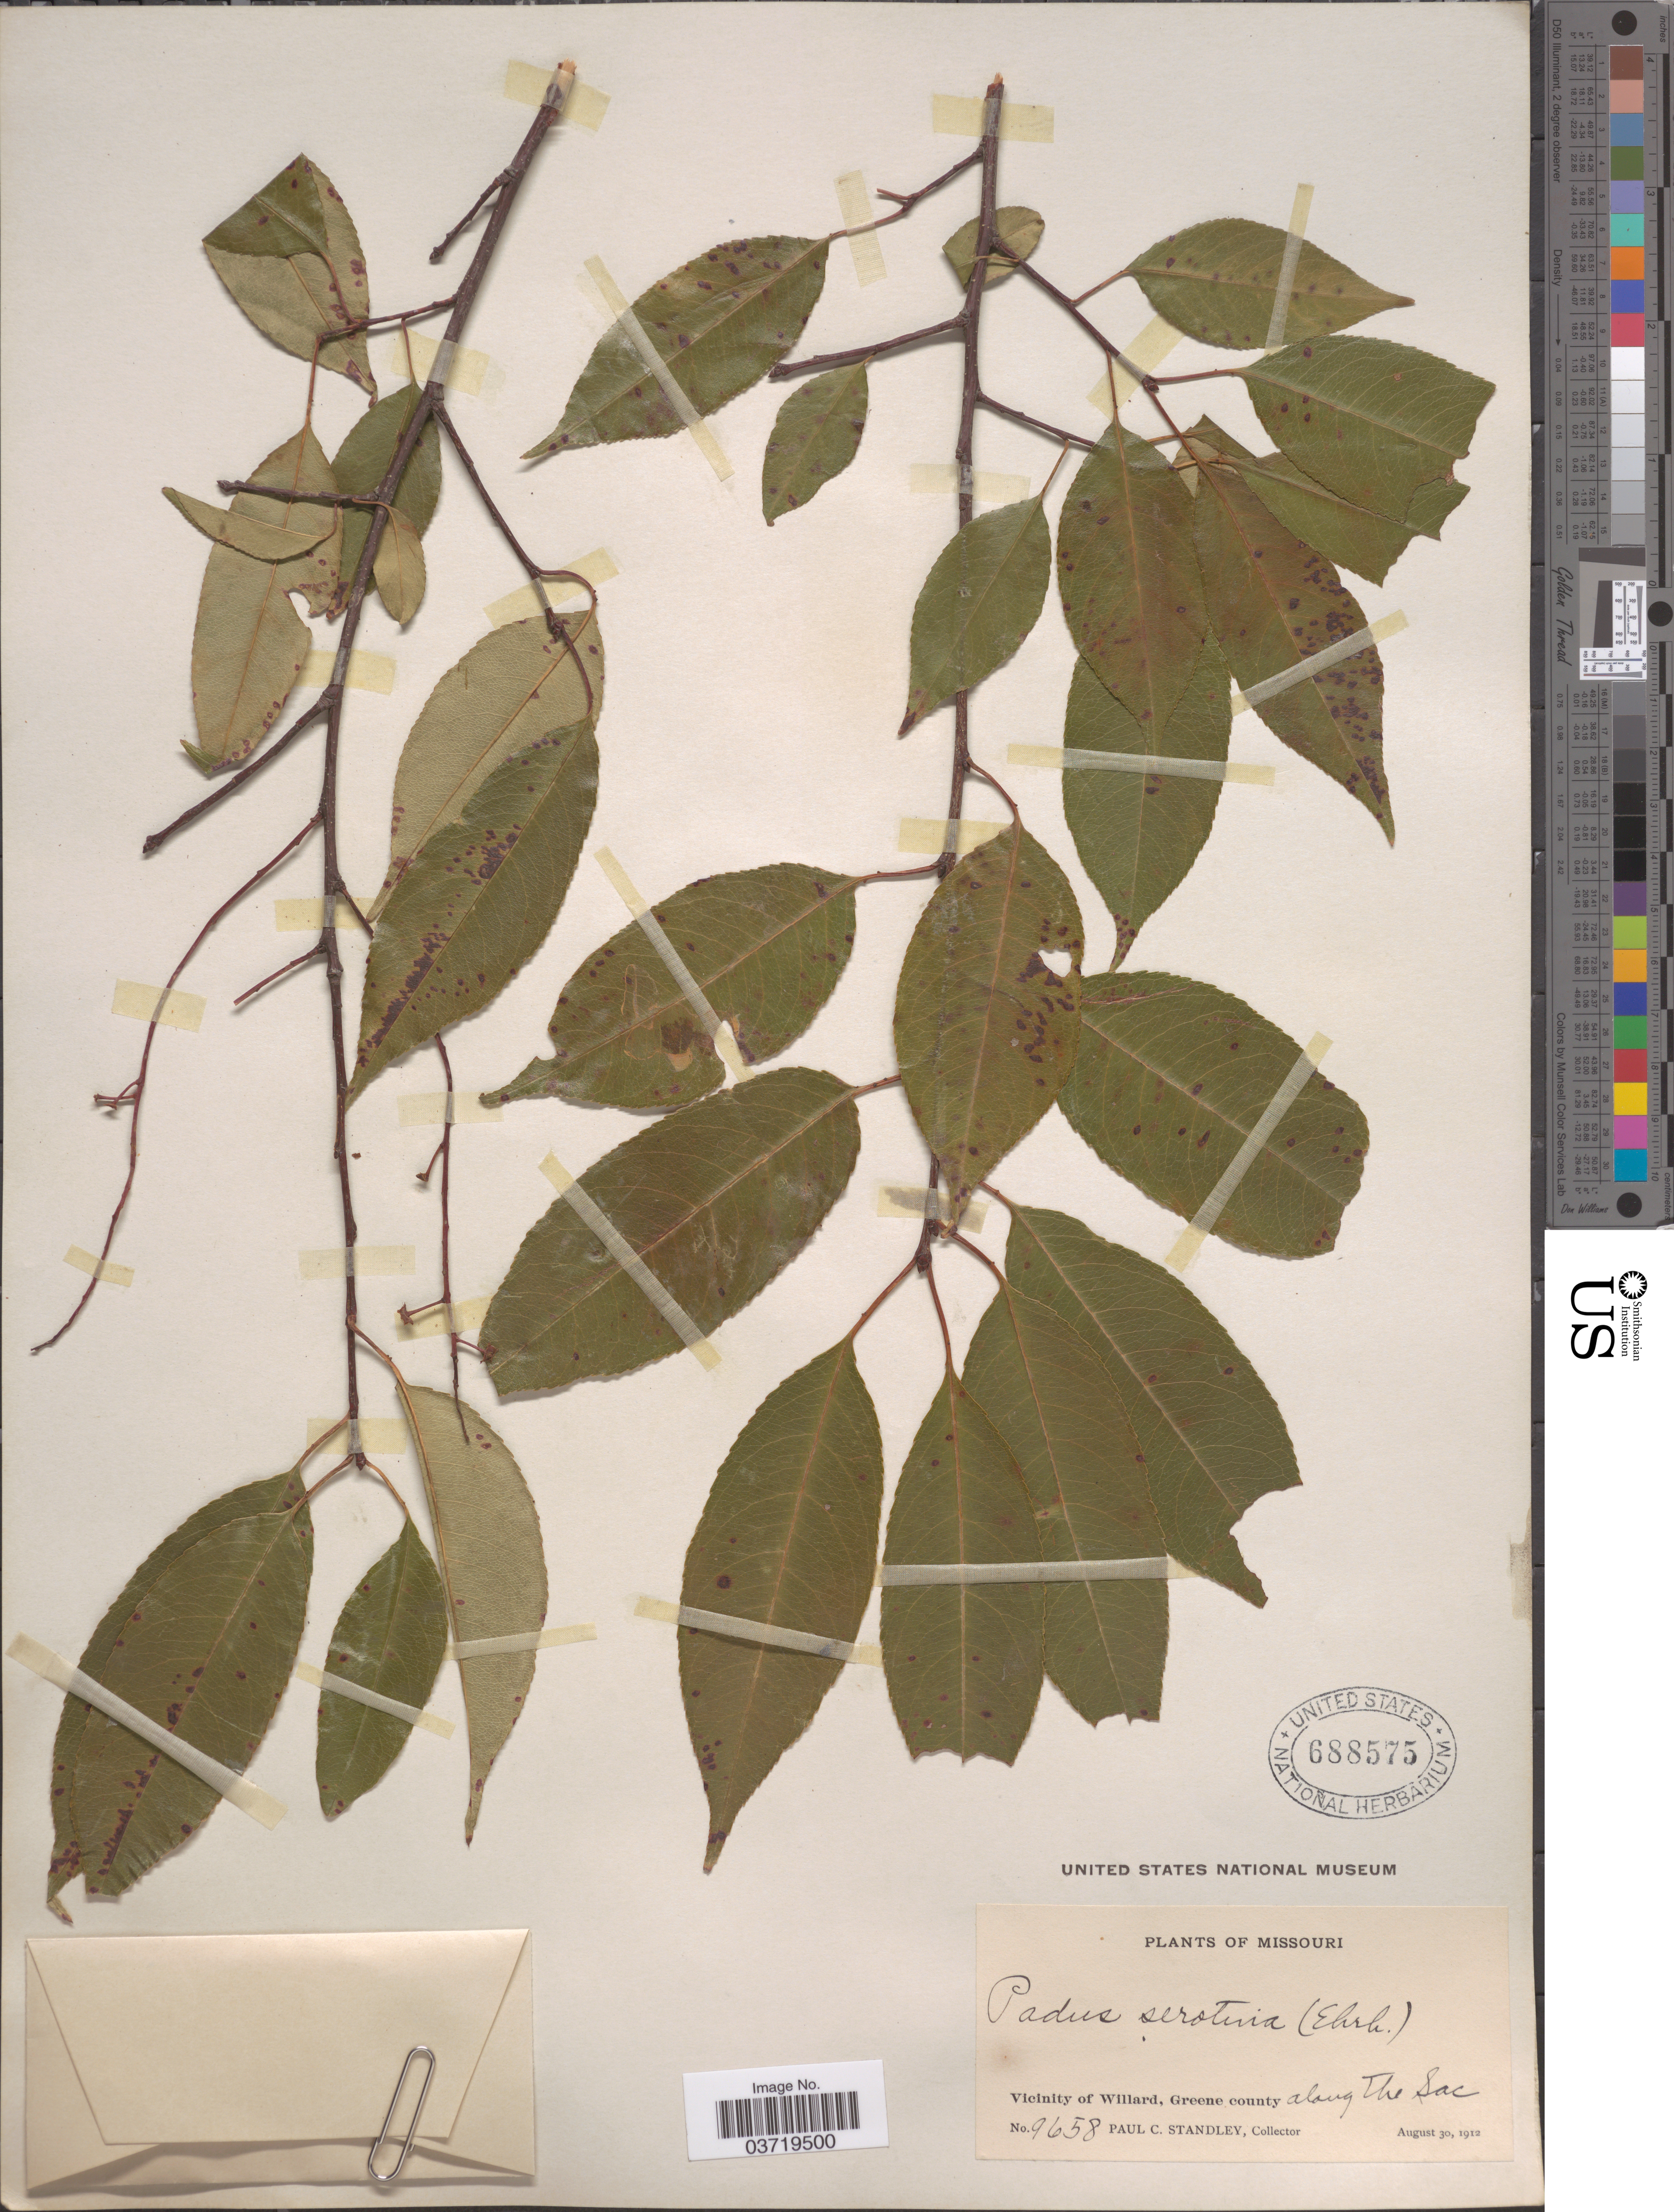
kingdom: Plantae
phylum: Tracheophyta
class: Magnoliopsida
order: Rosales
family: Rosaceae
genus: Prunus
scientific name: Prunus serotina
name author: Ehrh.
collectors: P. C. Standley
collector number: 9658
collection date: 1912-08-30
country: United States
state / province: Missouri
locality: Vicinity of Willard, Greene county along The Sac.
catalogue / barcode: US 688575